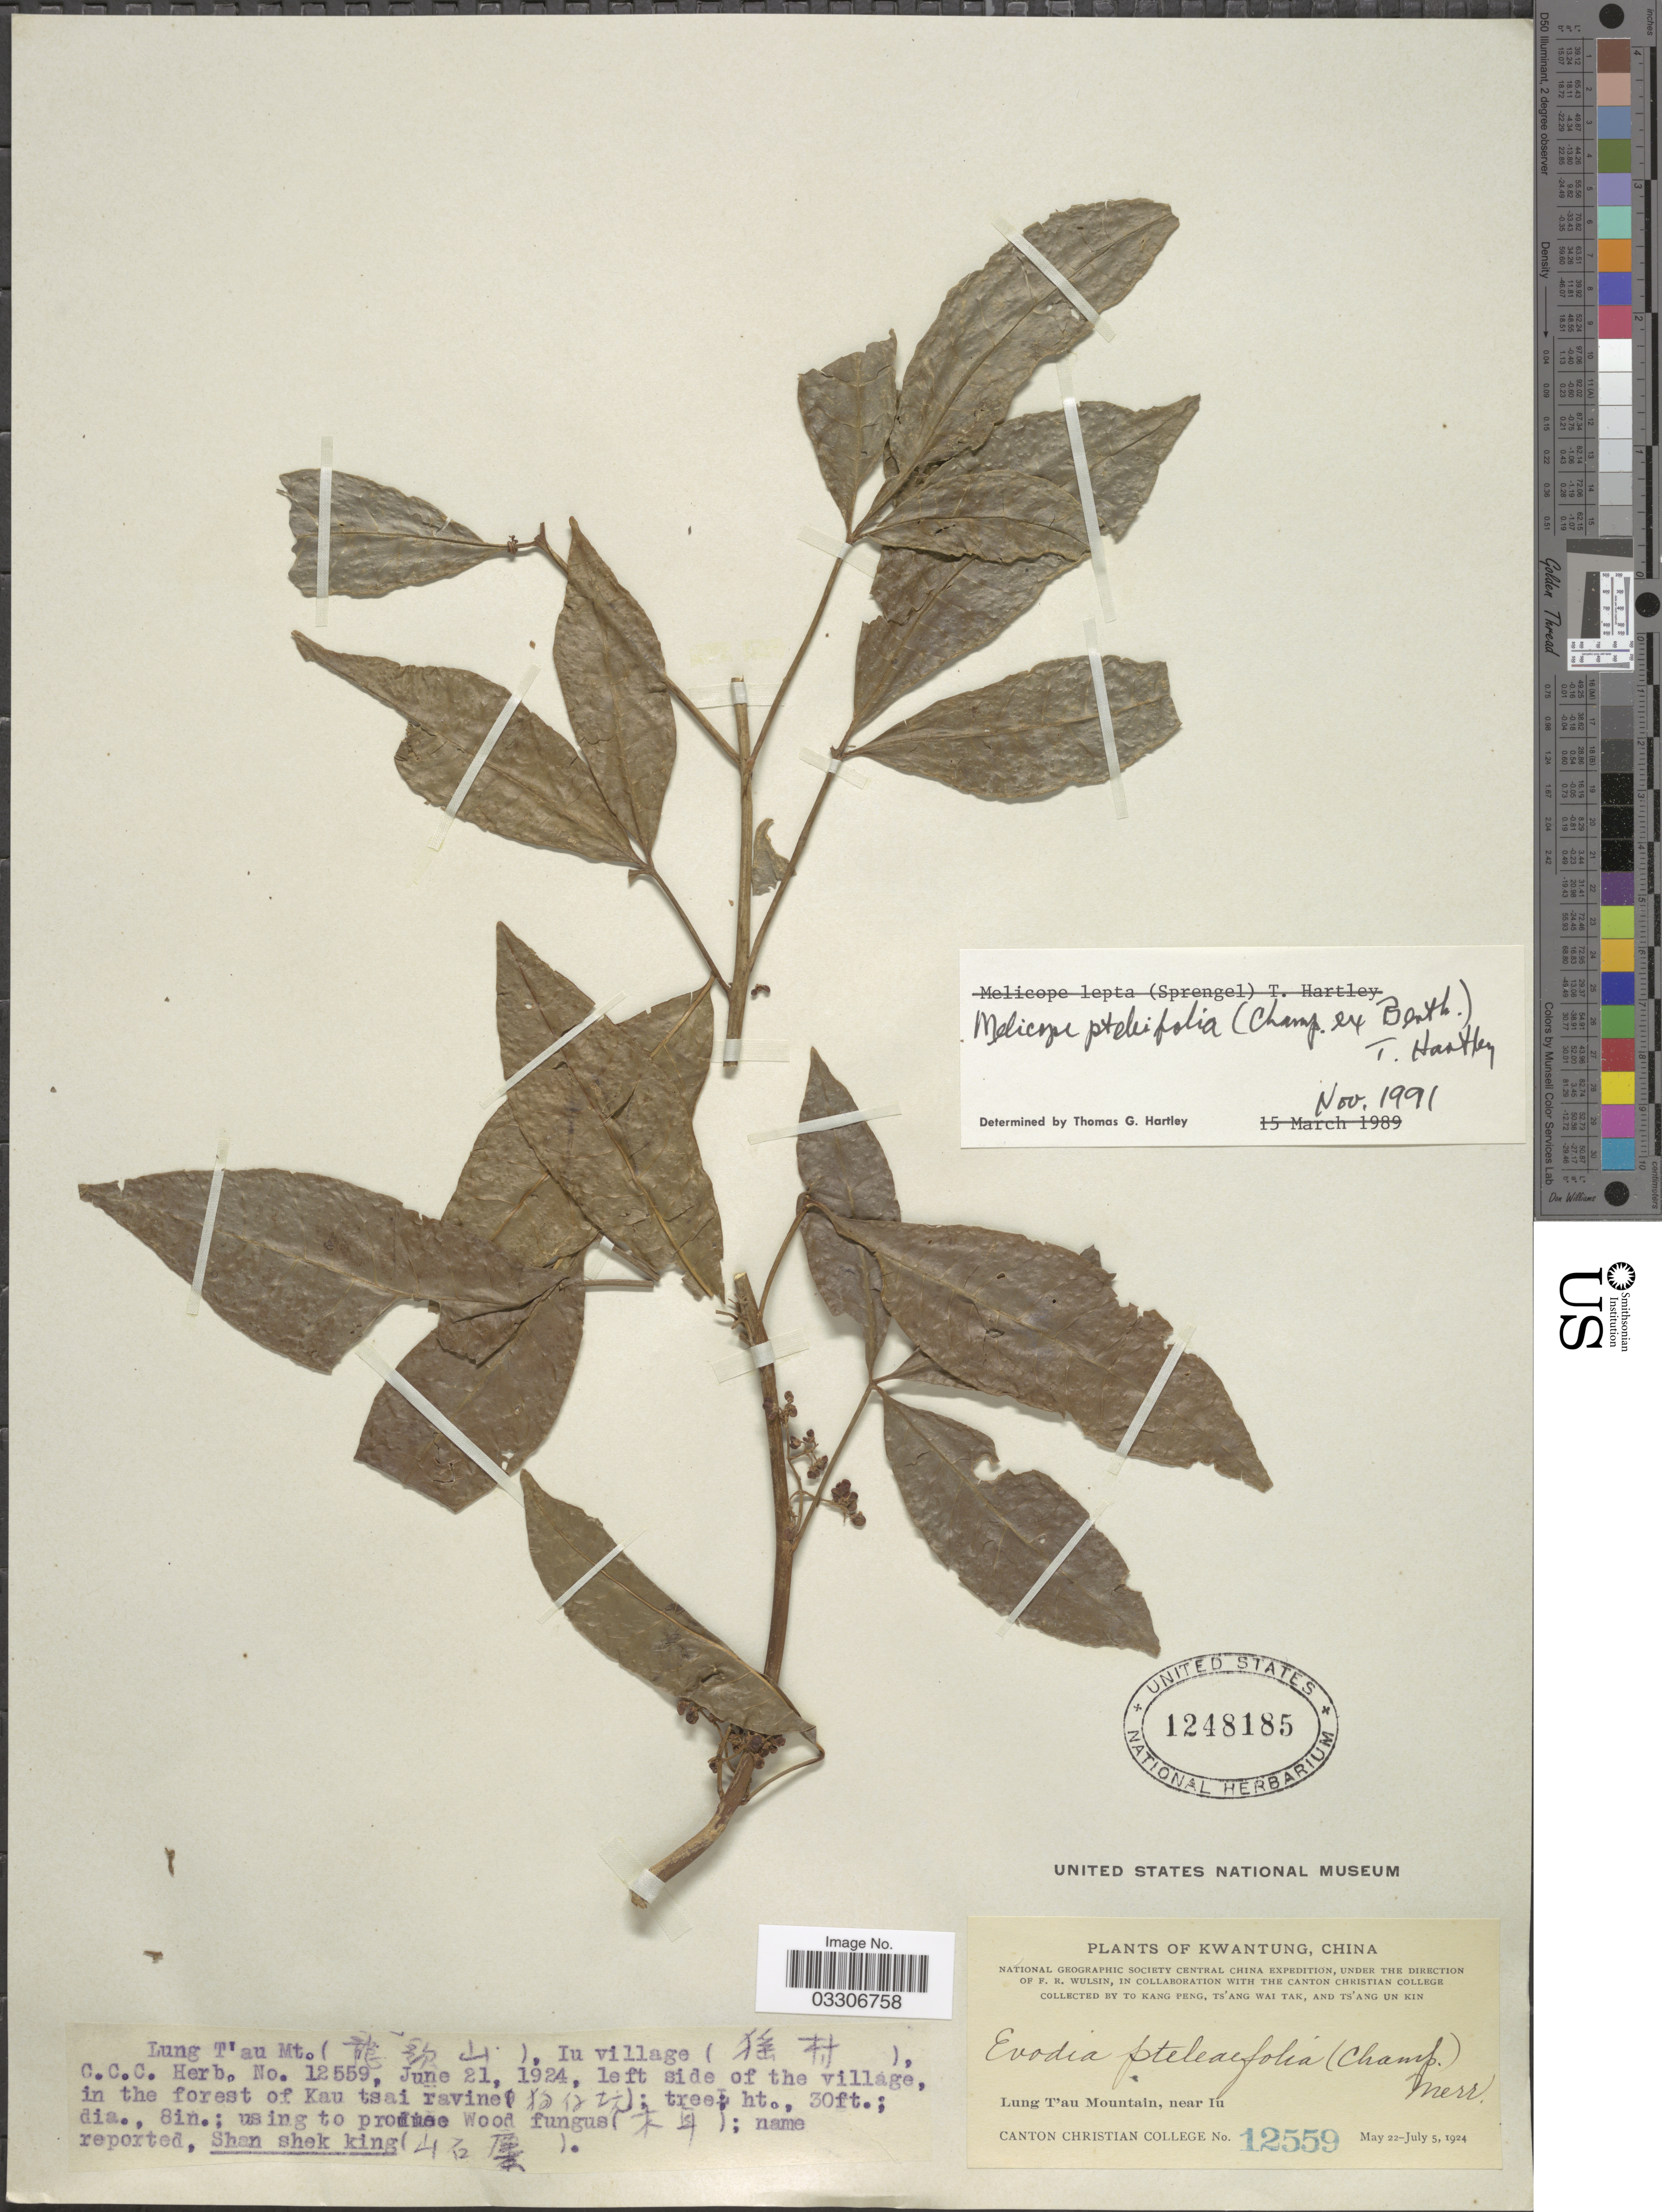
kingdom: Plantae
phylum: Tracheophyta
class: Magnoliopsida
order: Sapindales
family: Rutaceae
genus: Melicope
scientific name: Melicope pteleifolia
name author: (Champ. ex Benth.) T.G. Hartley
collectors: T. K. Peng, W. T. Tsang & Ts' Ang Un Kin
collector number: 12559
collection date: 1924-06-21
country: China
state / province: Guangdong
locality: Kwantung. Lung T'au Mt. (X), Iu village (X), left side of the village, in the forest of Kau tsai ravine (X). Lung T'au Mountain, near Iu.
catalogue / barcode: US 1248185